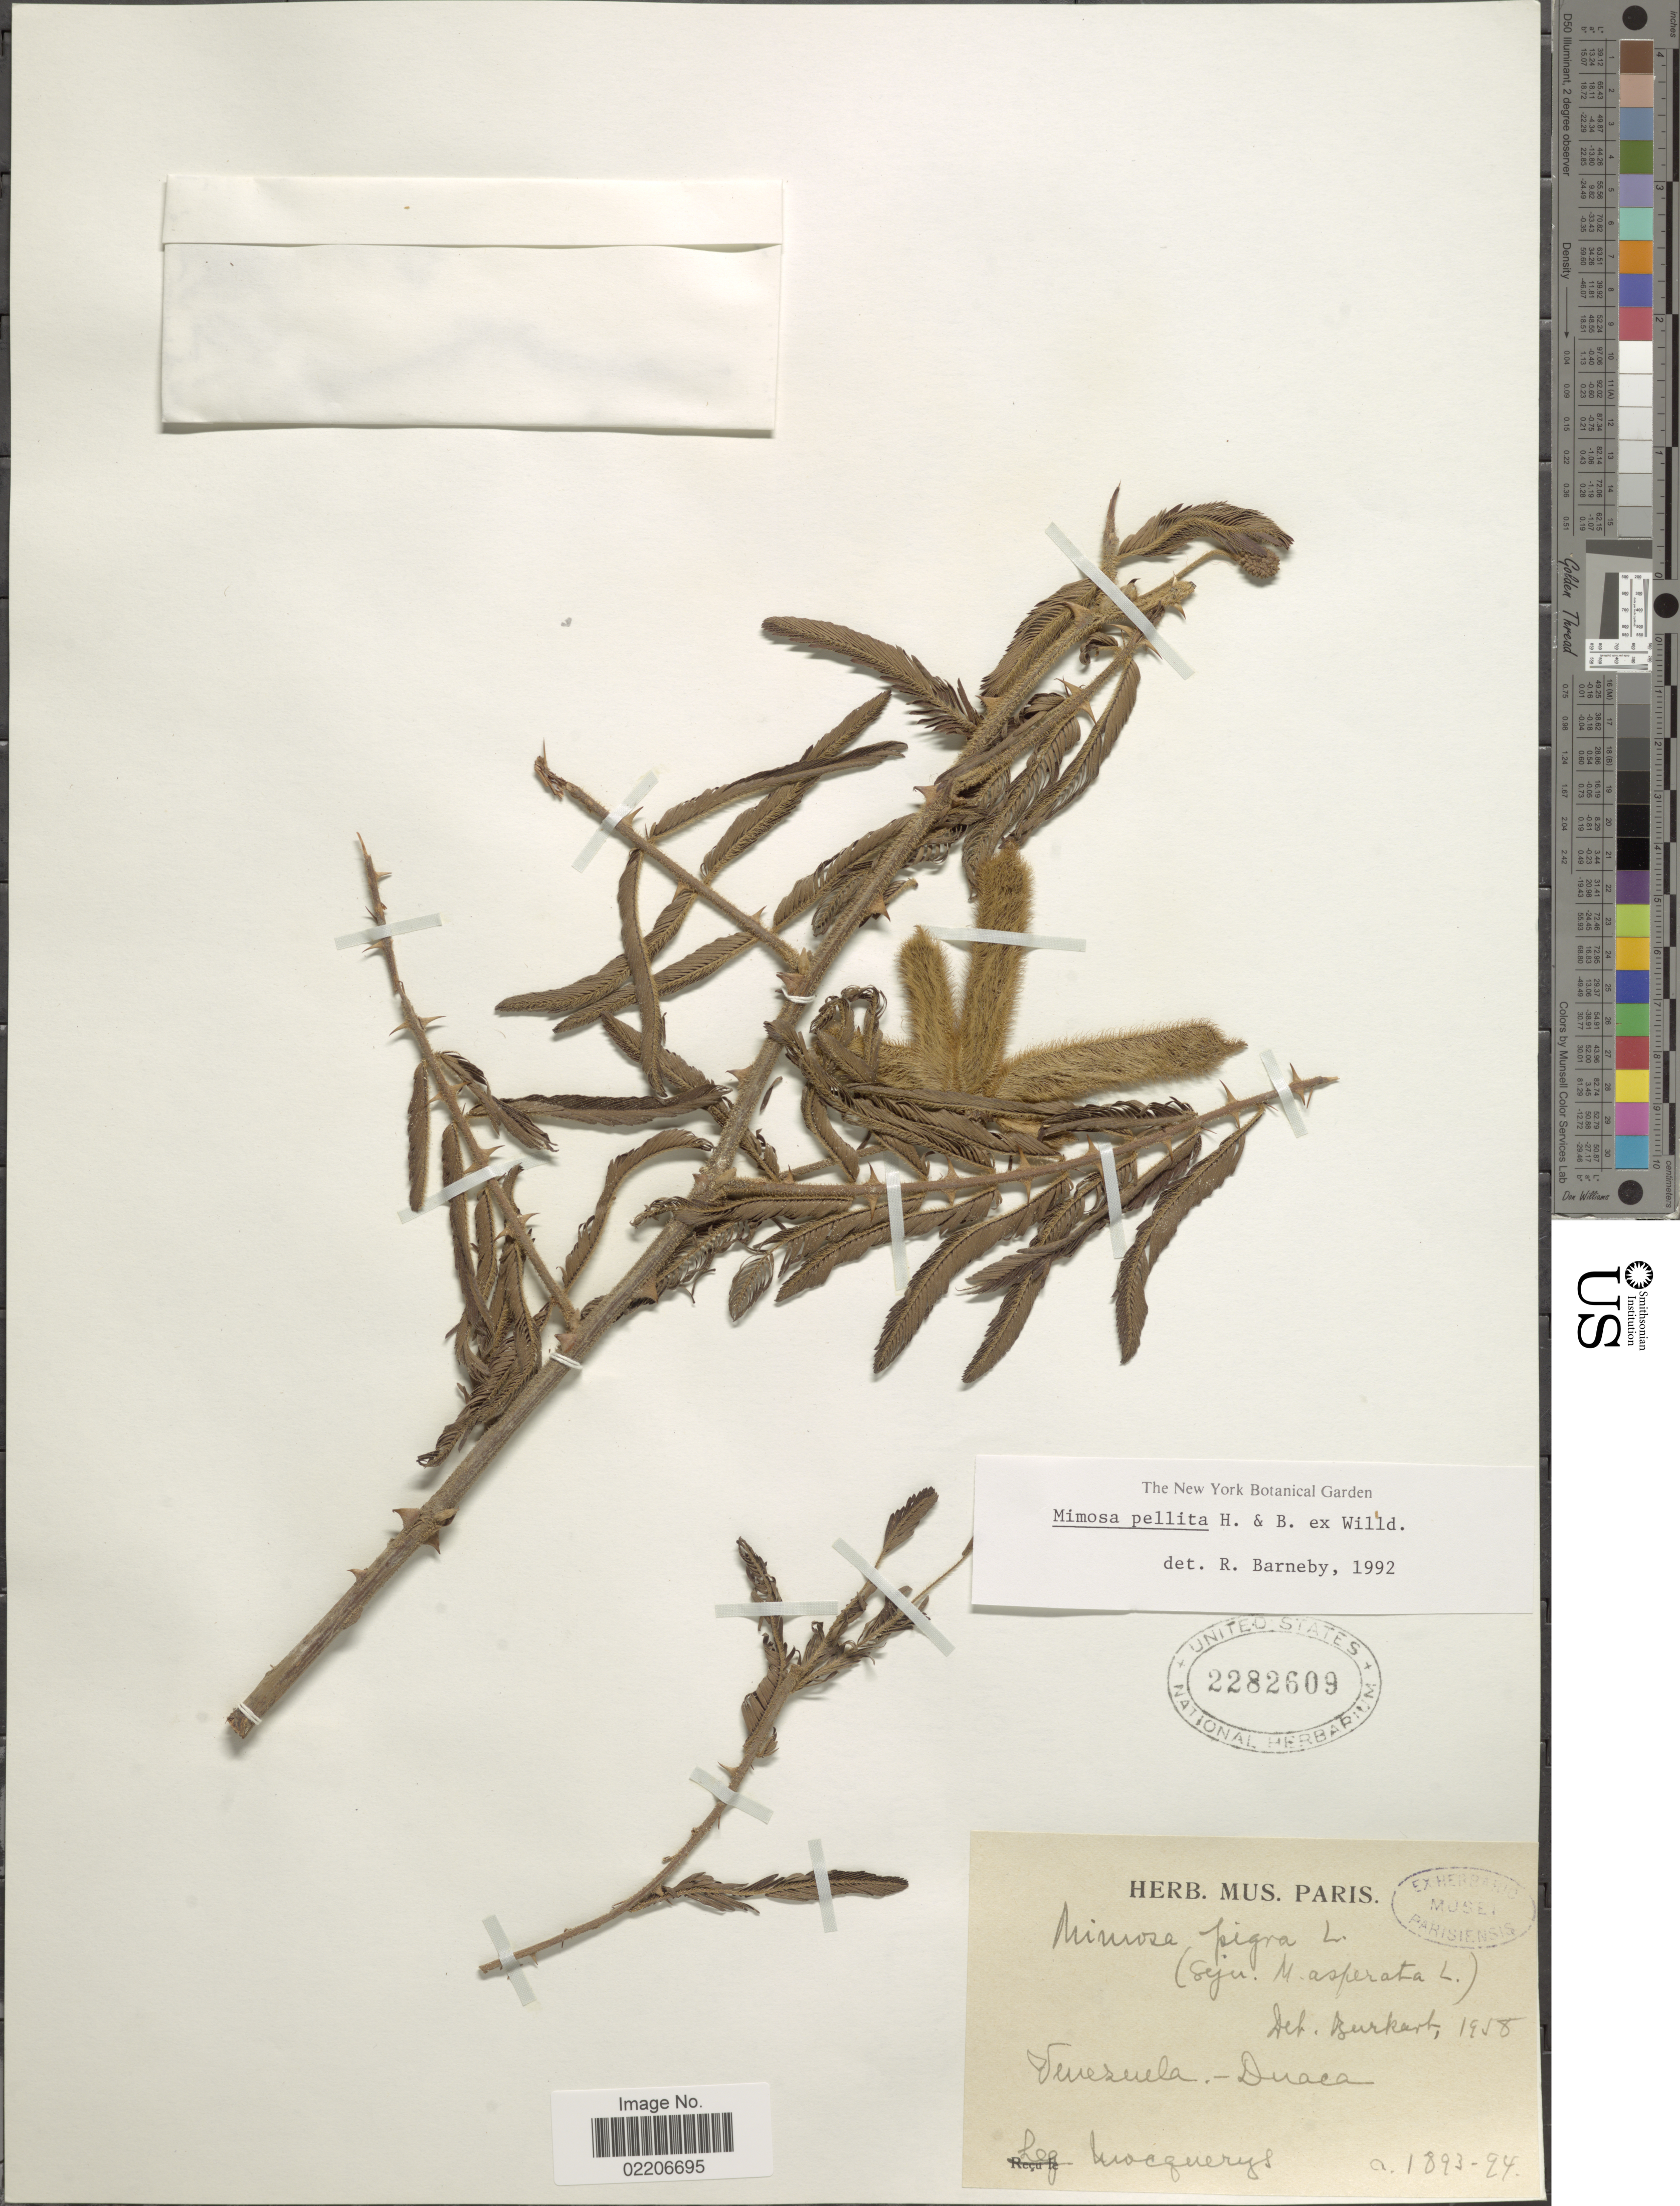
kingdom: Plantae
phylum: Tracheophyta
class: Magnoliopsida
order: Fabales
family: Fabaceae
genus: Mimosa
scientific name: Mimosa pellita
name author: Humb. & Bonpl. ex Willd.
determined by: Barneby, Rupert C., (NY)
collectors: A. Mocquerys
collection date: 1893/1894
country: Venezuela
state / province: Lara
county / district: Crespo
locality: Duaca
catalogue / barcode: US 2282609